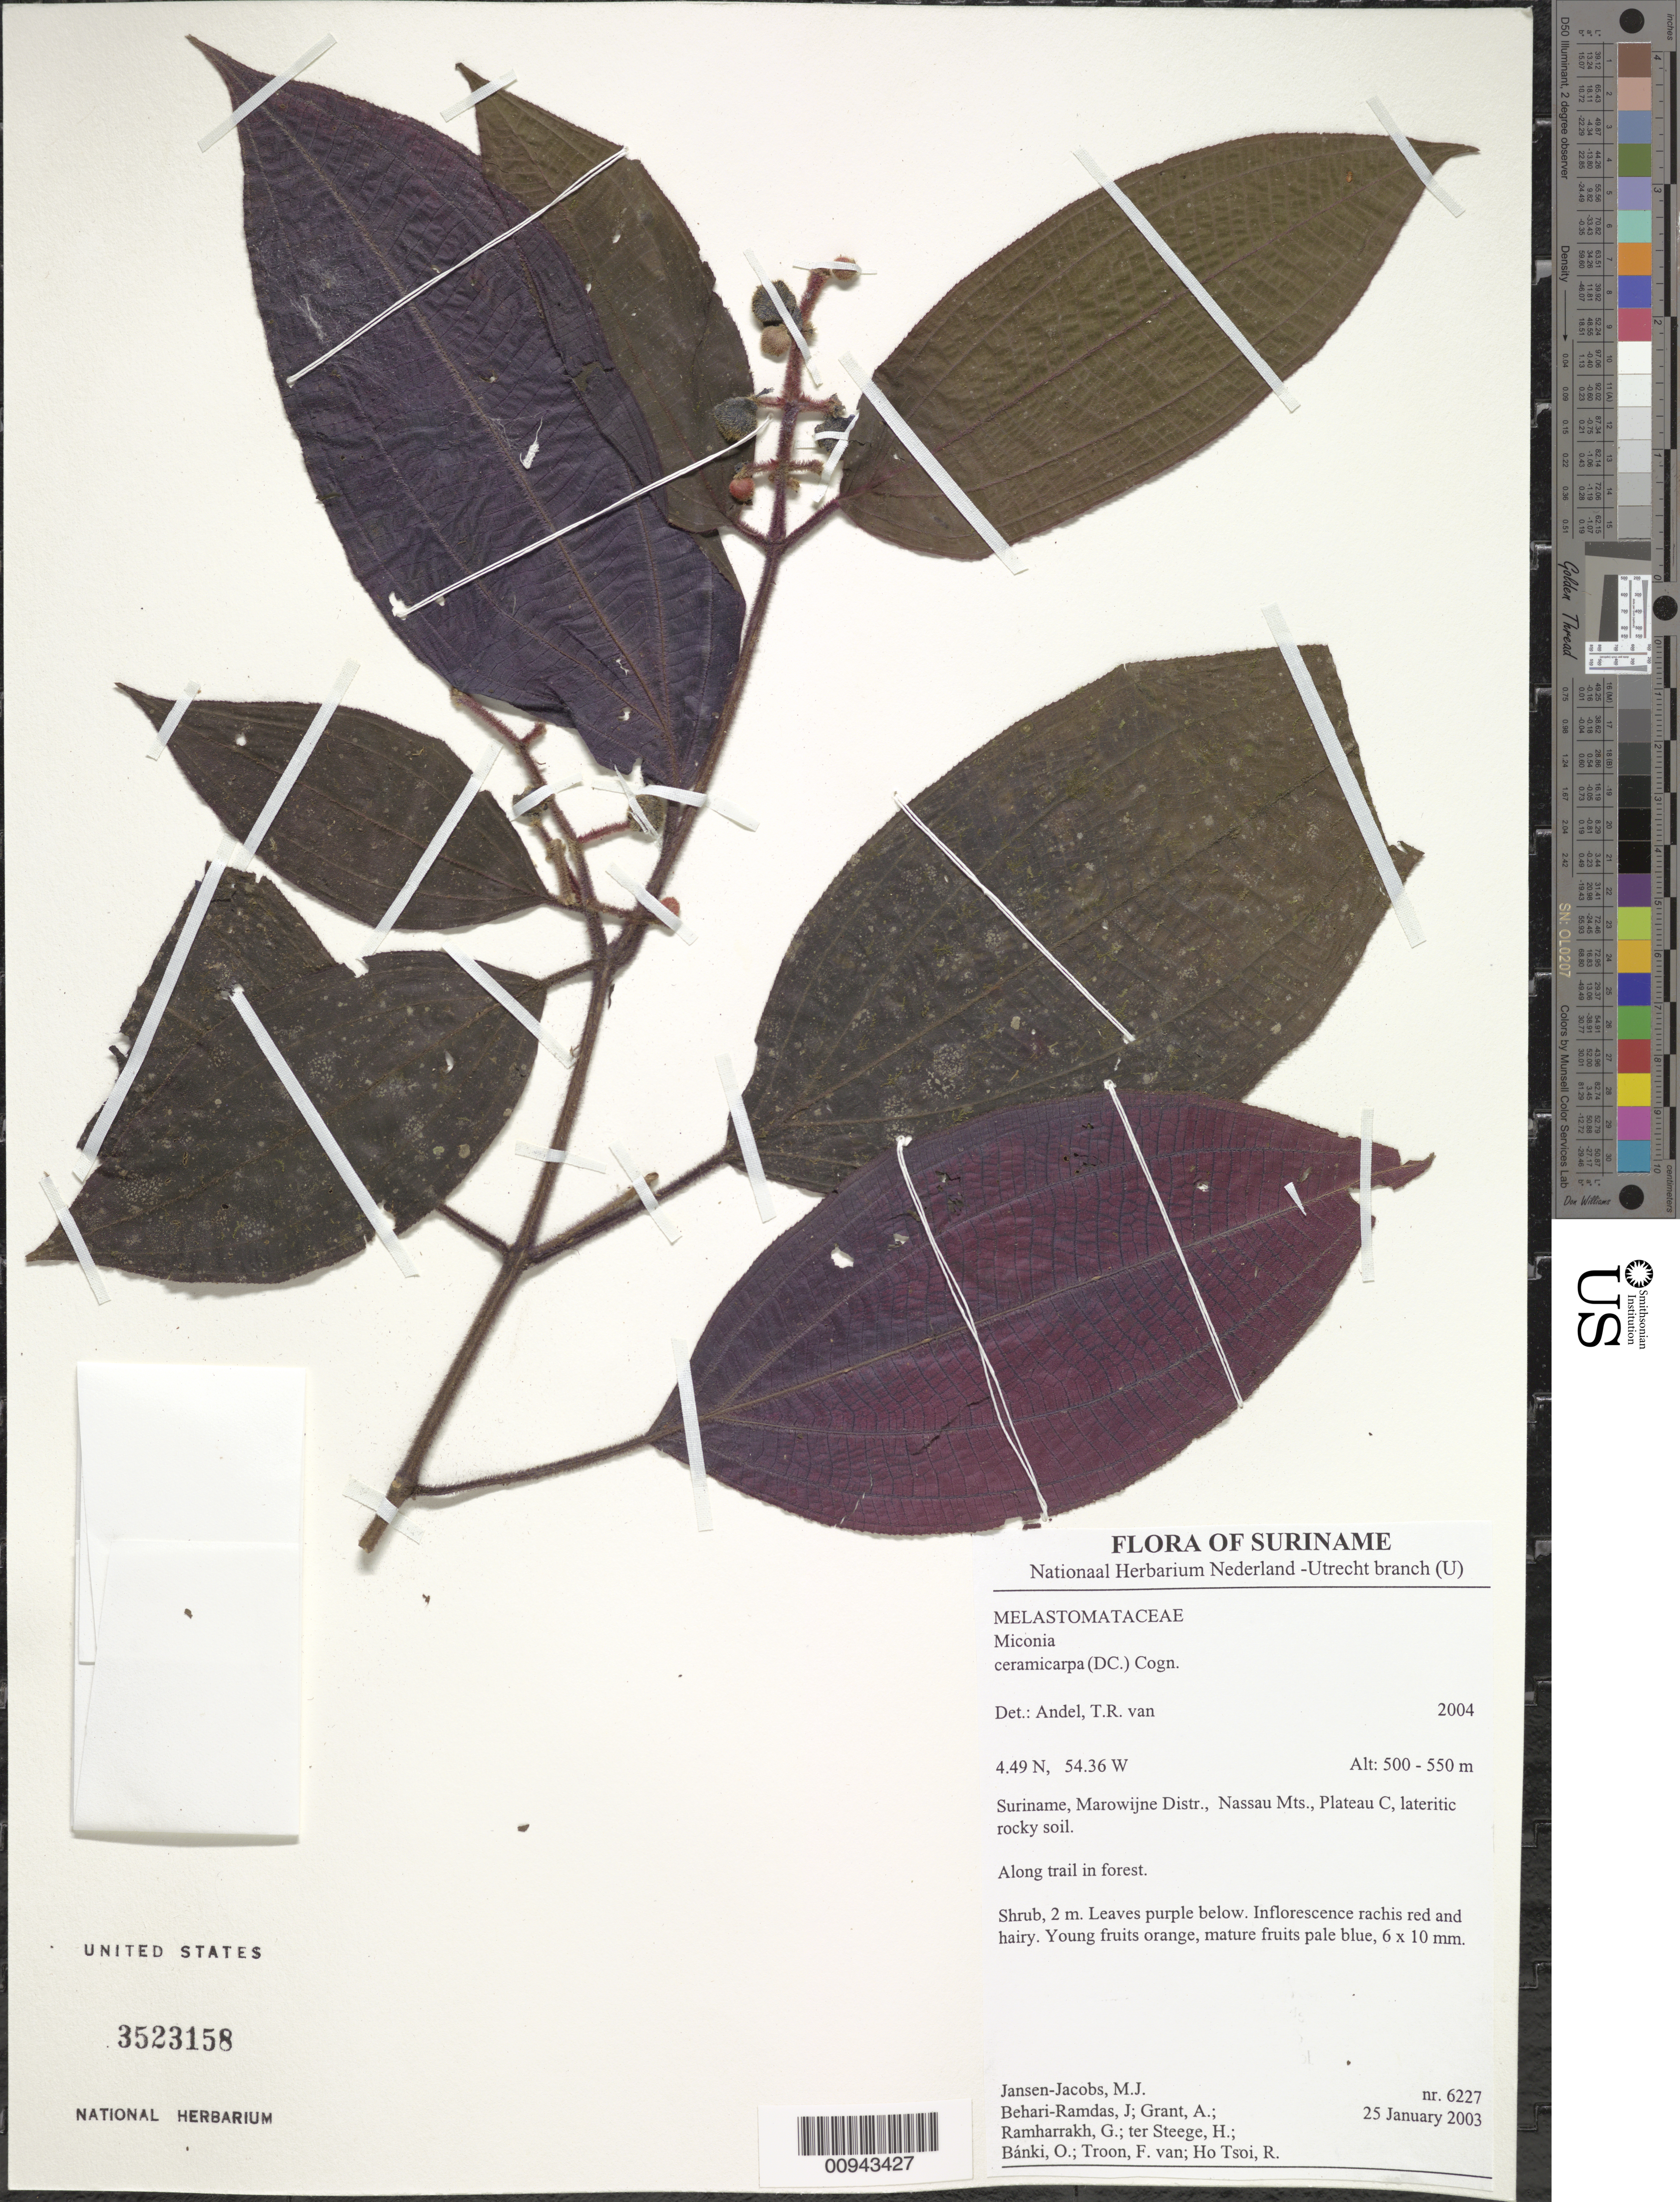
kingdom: Plantae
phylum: Tracheophyta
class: Magnoliopsida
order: Myrtales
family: Melastomataceae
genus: Miconia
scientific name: Miconia ceramicarpa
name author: (DC.) Cogn.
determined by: Andel, Tinde R. van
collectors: M. J. Jansen-Jacobs, J. Behari-Ramdas, A. Grant, G. Ramharrakh, H. ter Steege, O. Bánki, F. Van Troon & R. Ho Tsoi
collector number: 6227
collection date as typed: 25-Jan-03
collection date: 2003-01-25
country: Suriname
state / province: Marowijne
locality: Nassau Mts., Plateau C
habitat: Lateritic rocky soil. Along trail in forest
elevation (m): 500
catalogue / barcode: US 3523158